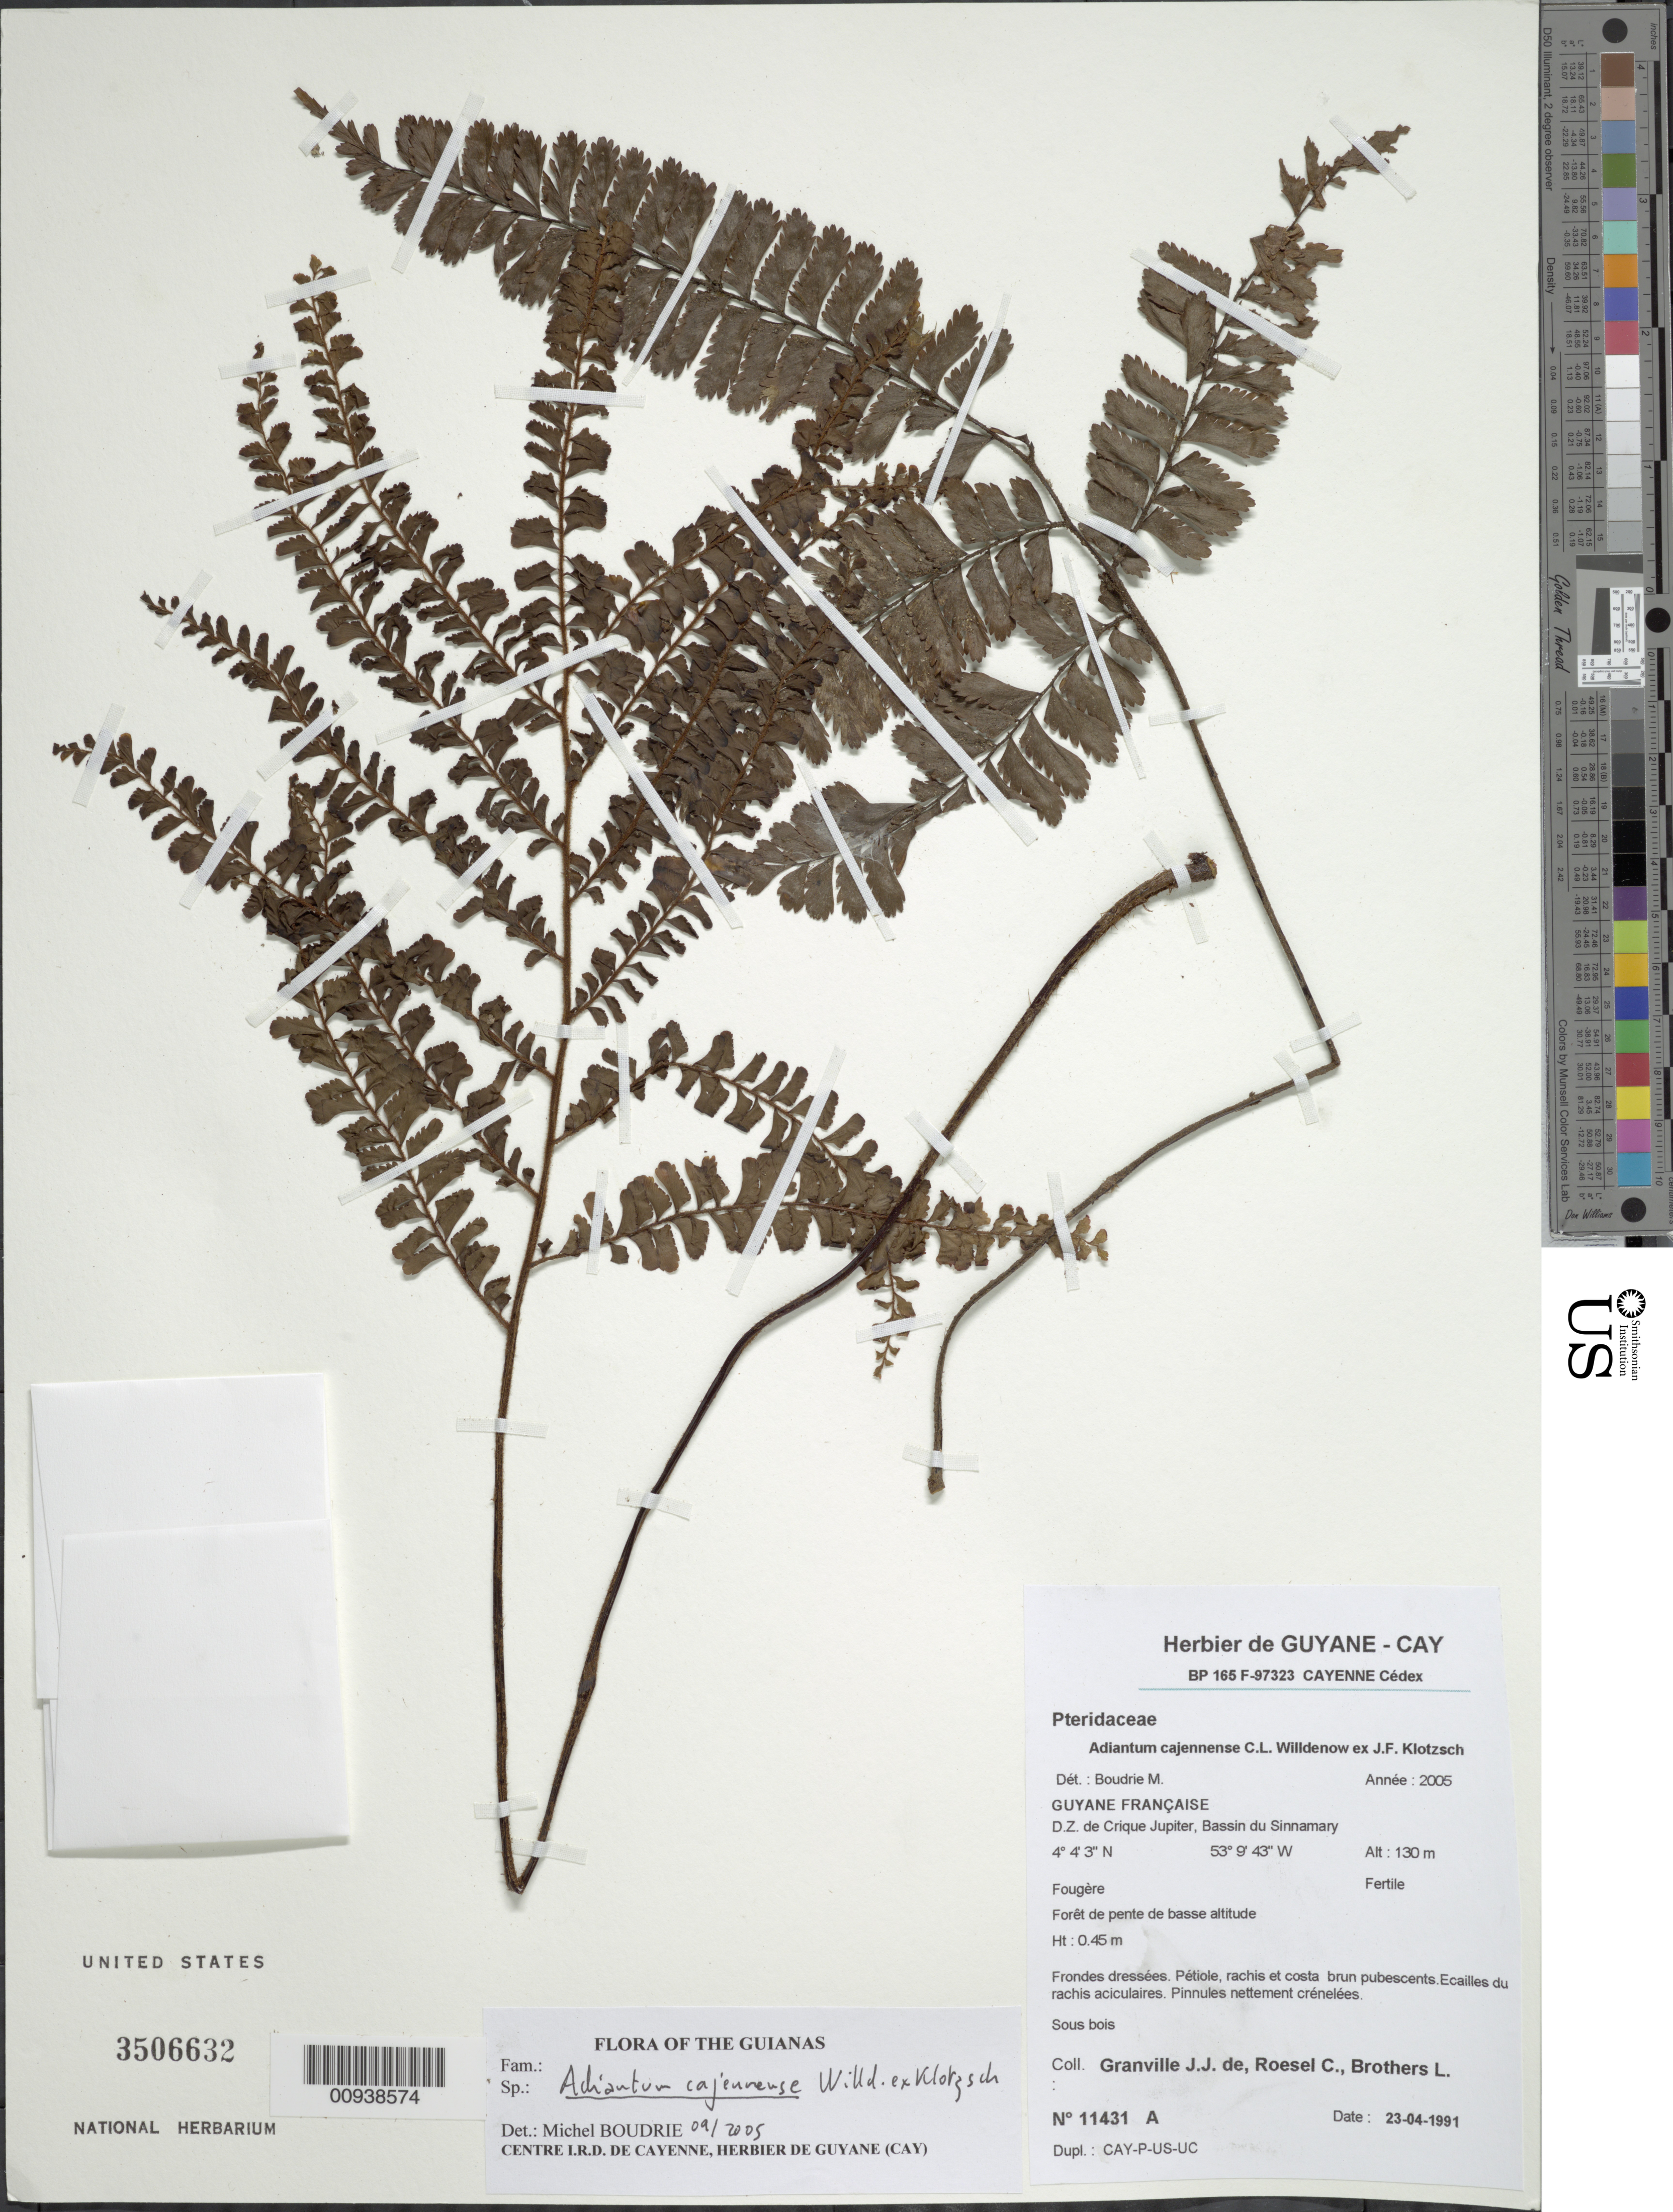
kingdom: Plantae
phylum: Tracheophyta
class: Polypodiopsida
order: Polypodiales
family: Pteridaceae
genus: Adiantum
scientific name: Adiantum cajennense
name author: Willd. ex Klotzsch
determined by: Boudrie, M.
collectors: J.-J. de Granville, C. S. Roesel & L. Brothers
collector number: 11431 A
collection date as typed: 23-Apr-91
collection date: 1991-04-23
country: French Guiana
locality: D.Z. de Crique Jupiter, Bassin du Sinnamary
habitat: Forêt de pente de basse altitude; sous bois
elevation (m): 130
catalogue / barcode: US 3506632